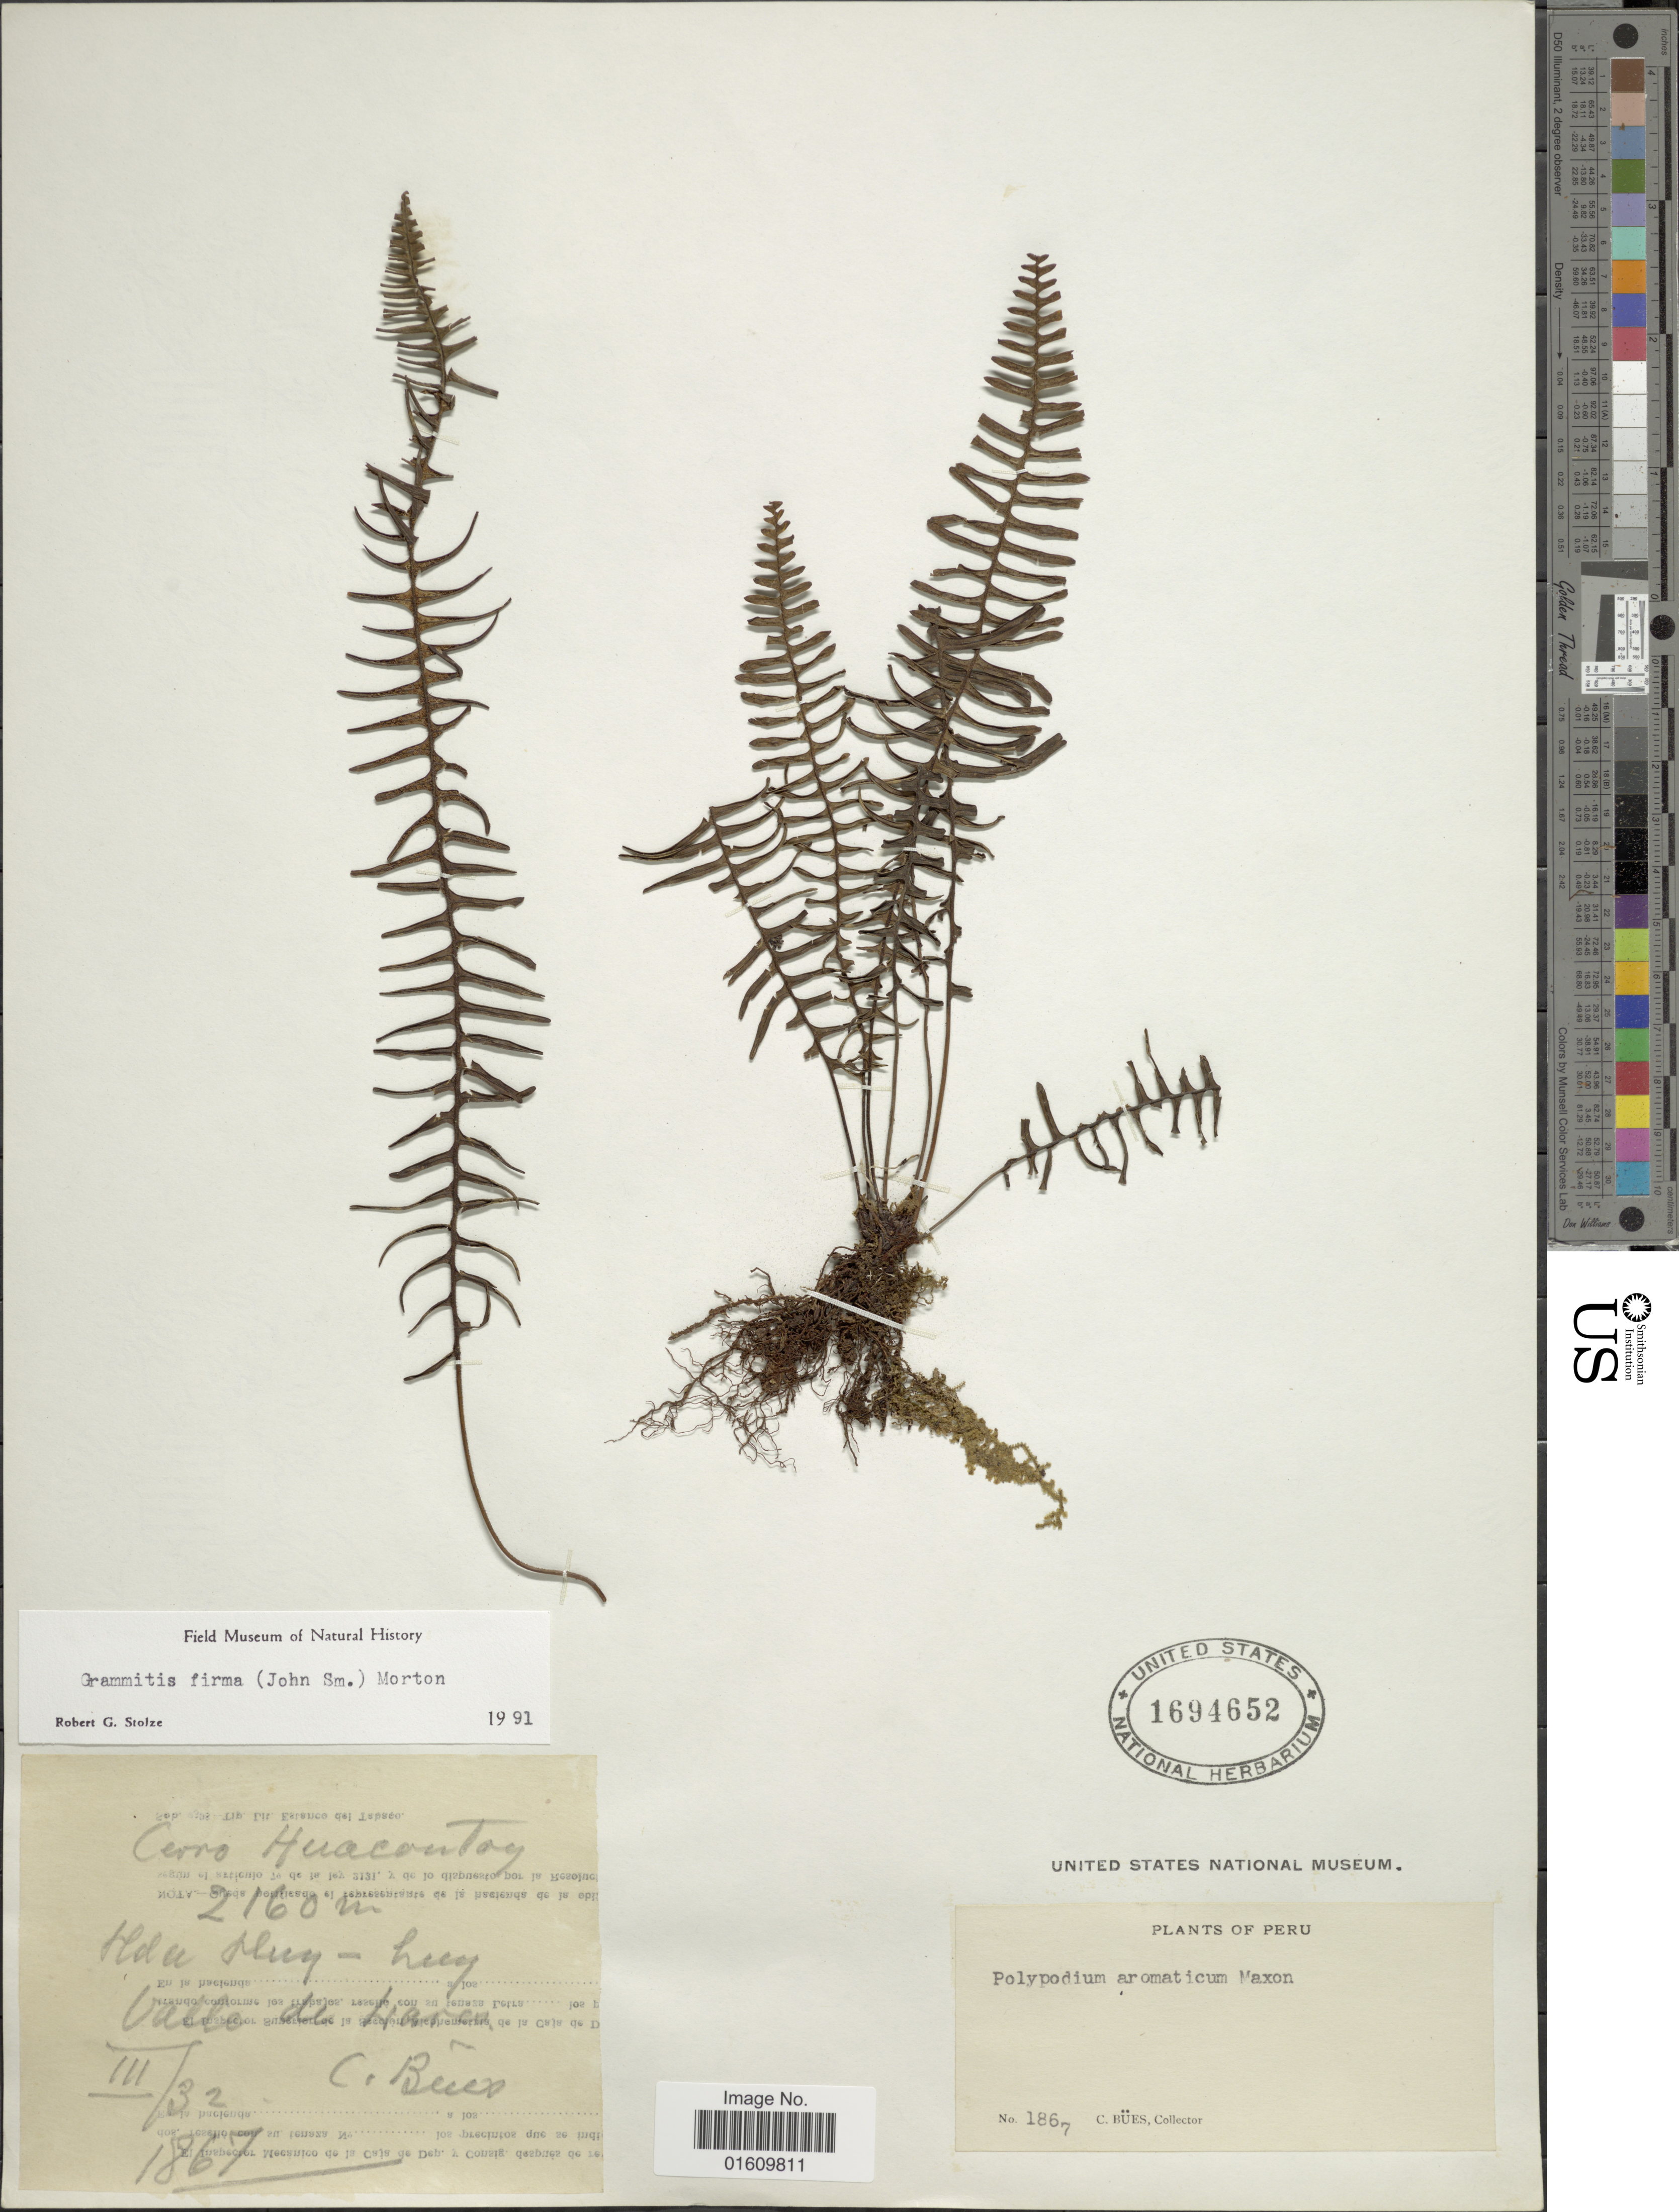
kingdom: Plantae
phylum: Tracheophyta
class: Polypodiopsida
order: Polypodiales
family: Polypodiaceae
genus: Melpomene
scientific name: Melpomene firma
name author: (J. Sm.) A.R. Sm. & R.C. Moran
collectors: C. Bues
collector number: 1867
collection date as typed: Transcribed d/m/y: /3/32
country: Peru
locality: Cerro Huacouyag, Hda Hug-Hug Valle de Warea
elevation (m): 2160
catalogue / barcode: US 1694652